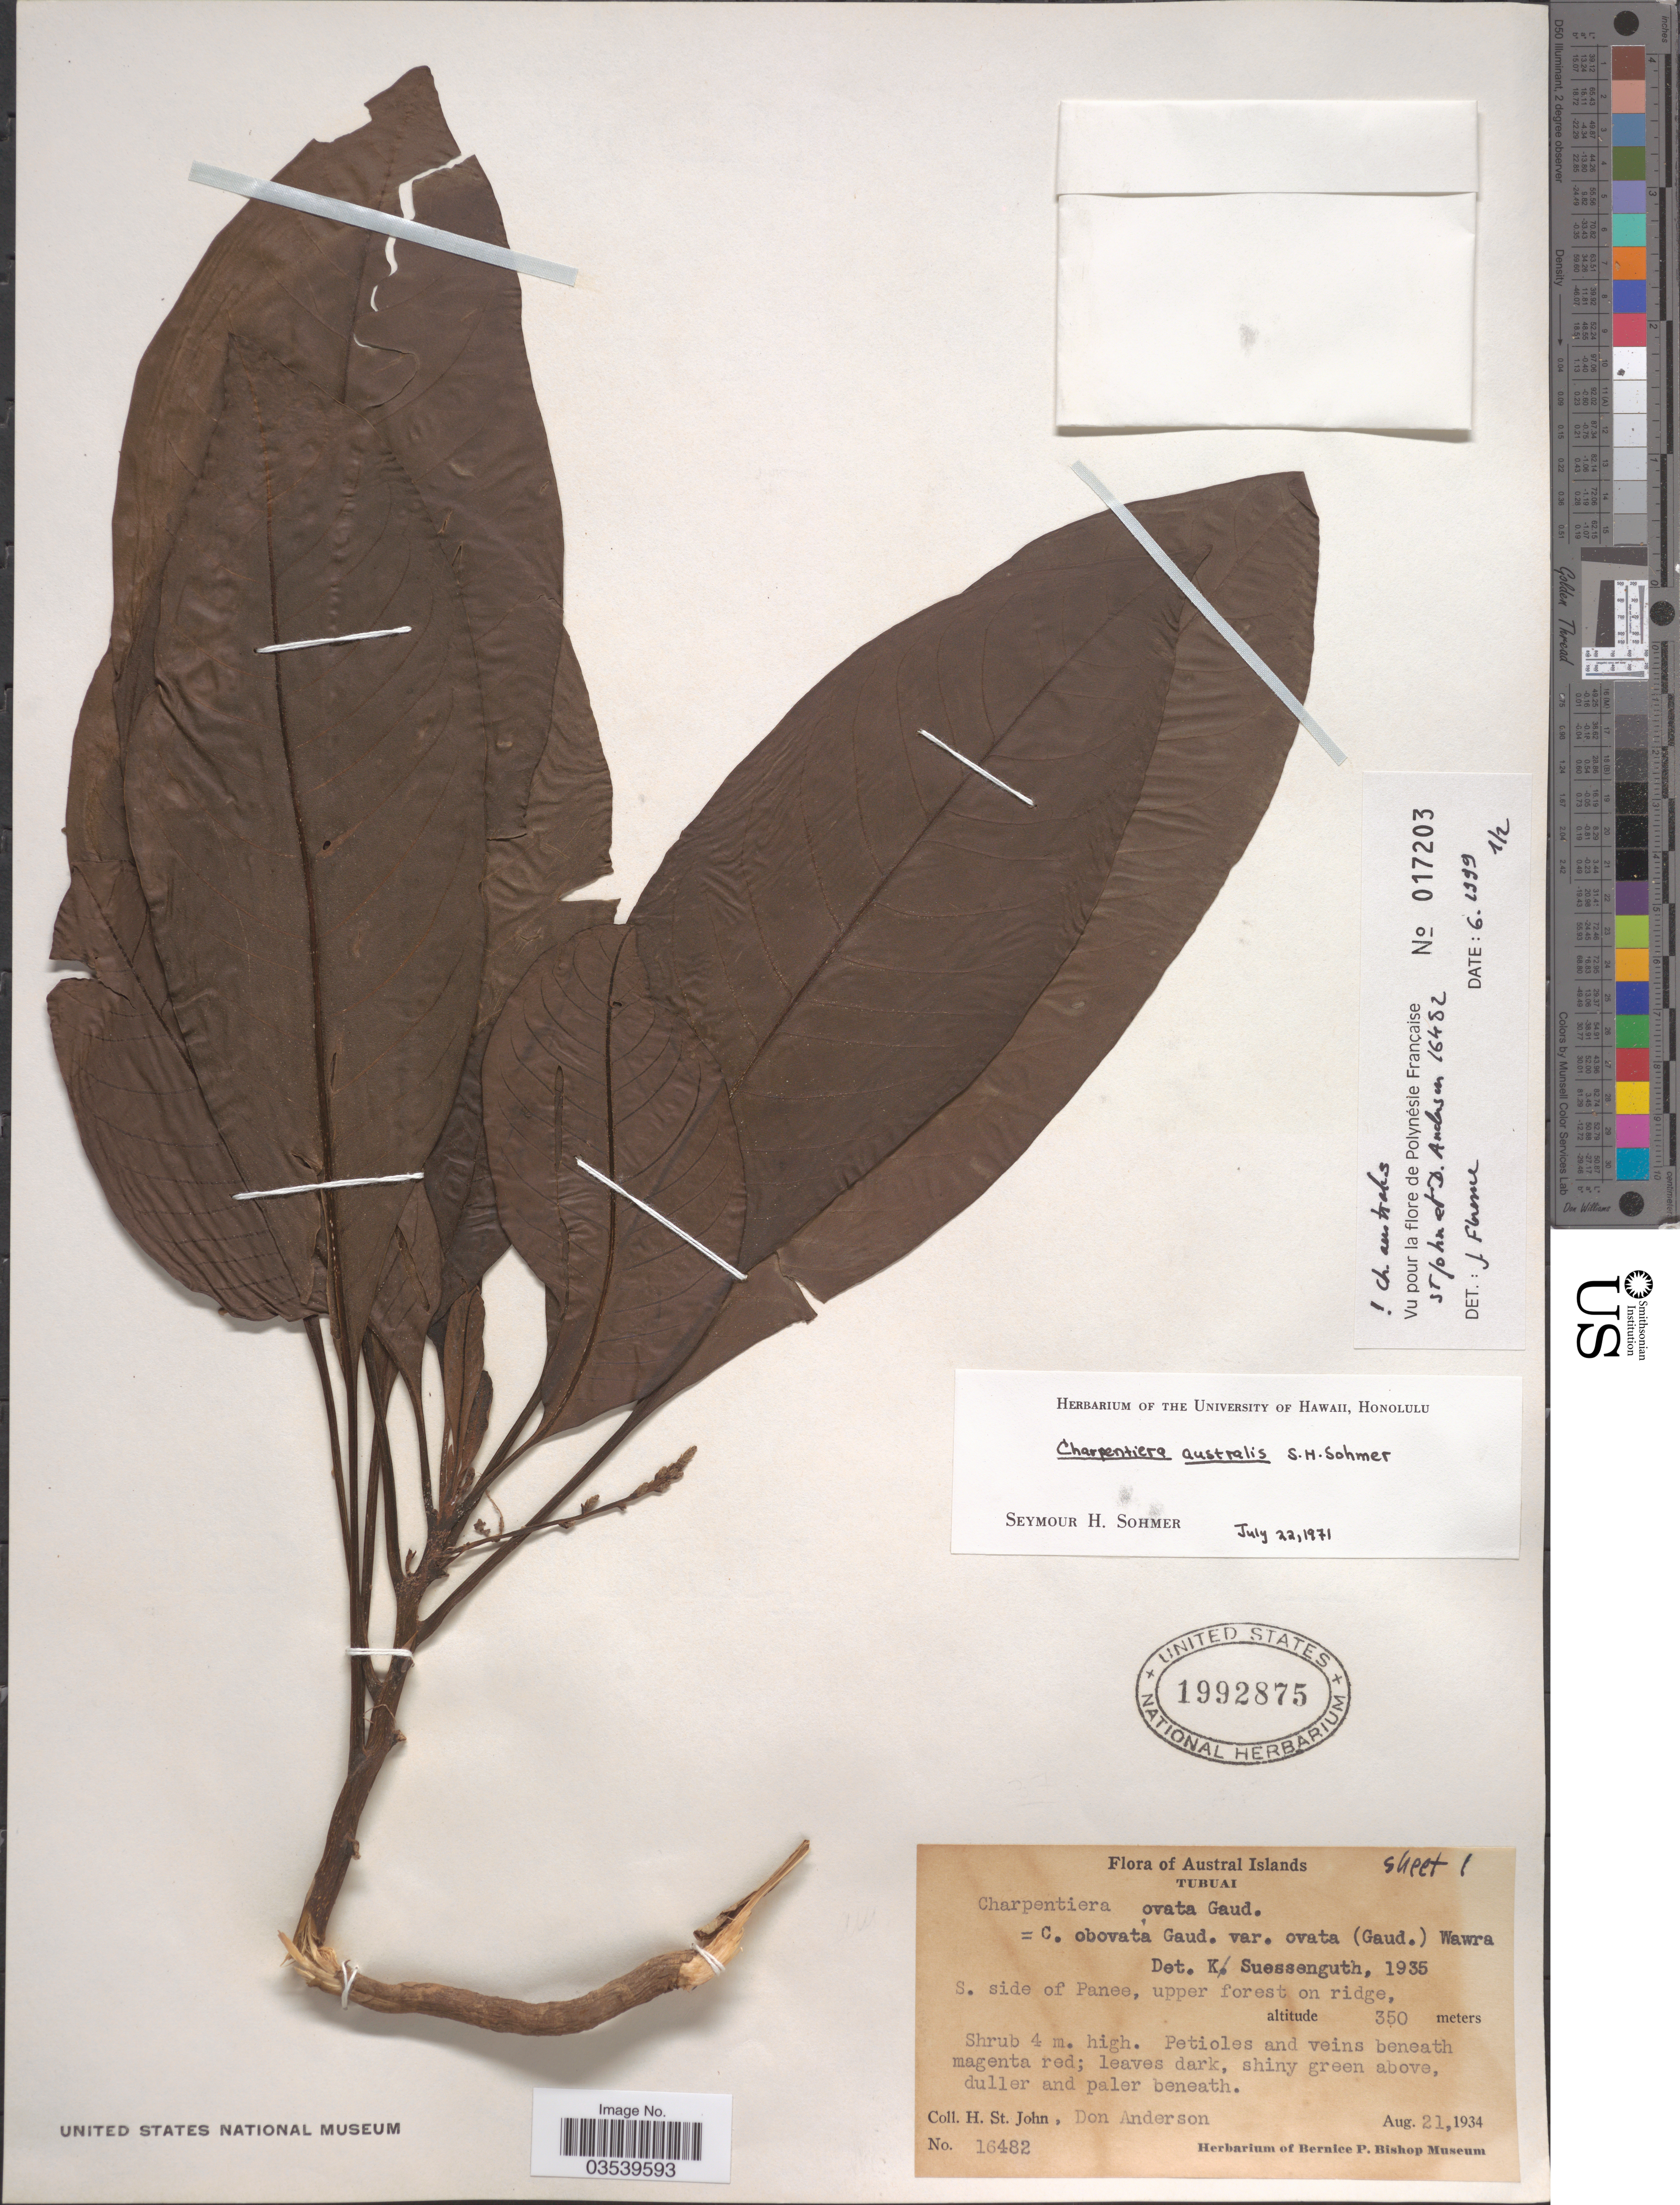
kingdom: Plantae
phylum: Tracheophyta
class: Magnoliopsida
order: Caryophyllales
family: Amaranthaceae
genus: Charpentiera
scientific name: Charpentiera australis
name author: Sohmer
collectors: H. St. John & D. Anderson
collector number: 16482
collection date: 1934-08-21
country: French Polynesia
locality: Austral Islands. Tubuai. S. side of Panee, upper forest on ridge.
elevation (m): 350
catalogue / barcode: US 1992875